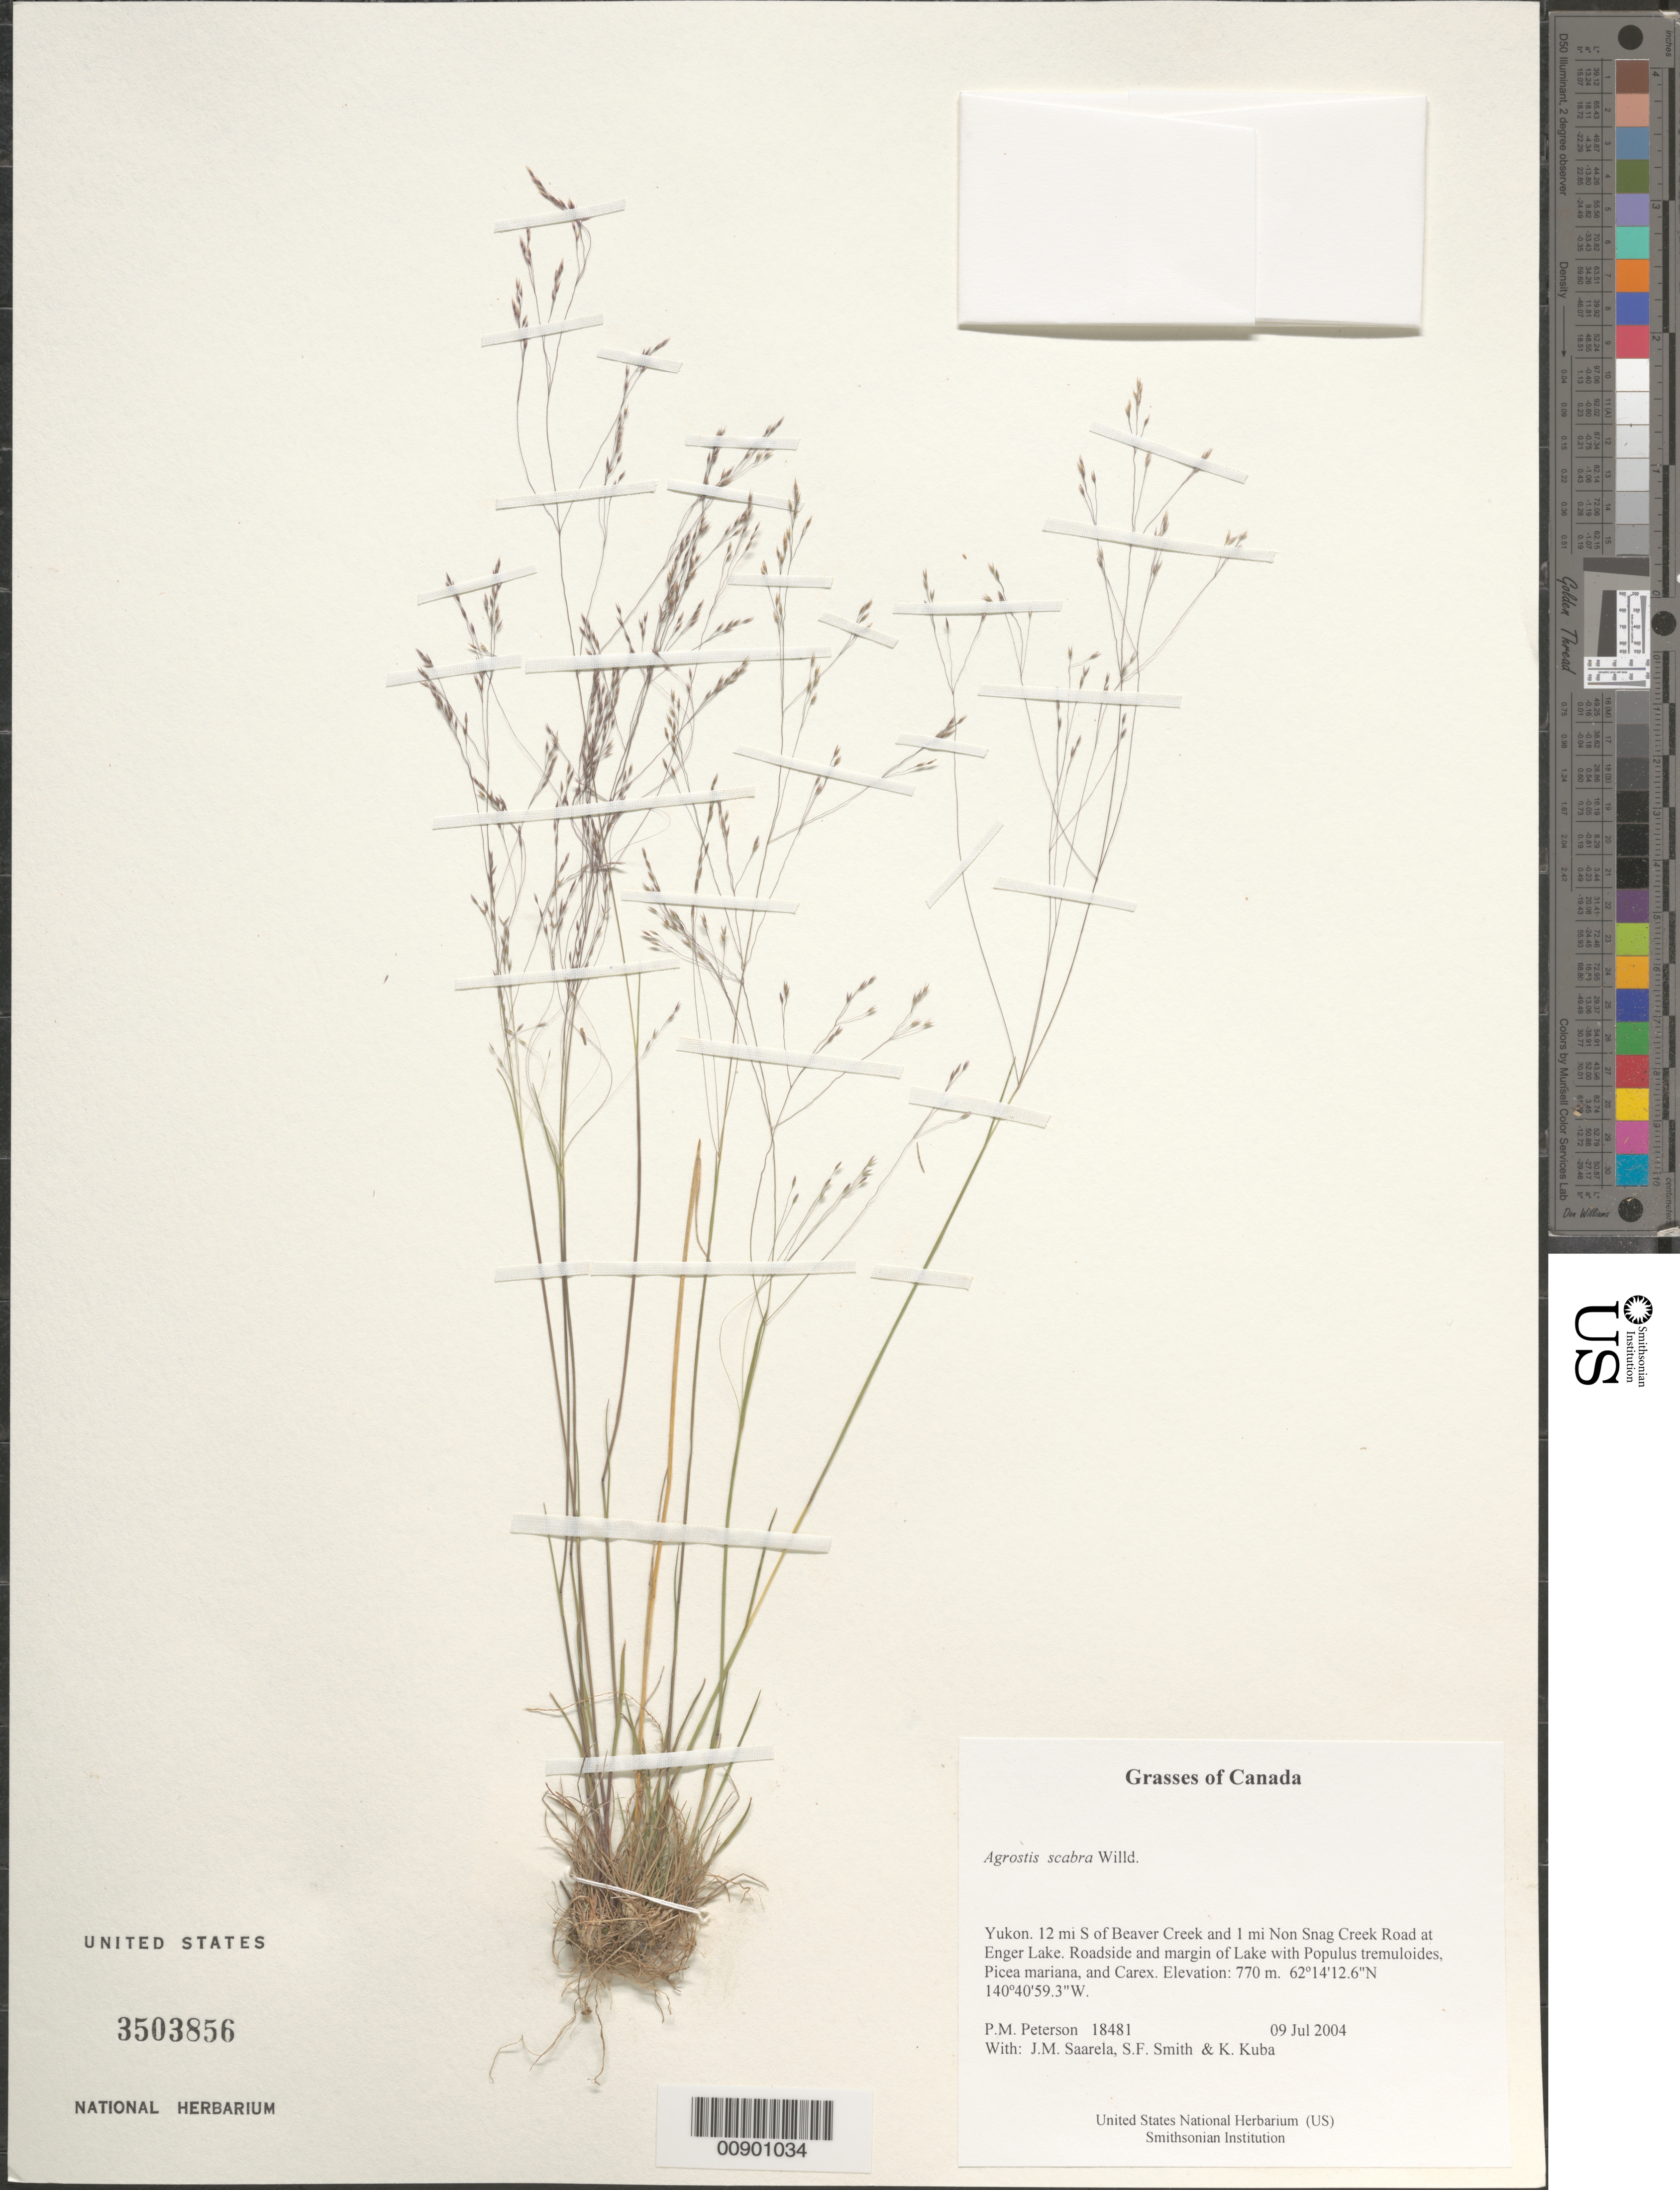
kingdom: Plantae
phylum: Tracheophyta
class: Liliopsida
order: Poales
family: Poaceae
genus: Agrostis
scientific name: Agrostis scabra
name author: Willd.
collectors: P. M. Peterson, J. Saarela, S.F. Smith & K. Kuba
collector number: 18481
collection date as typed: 09 Jul 2004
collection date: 2004-07-09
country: Canada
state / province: Yukon Territory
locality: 12 mi S of Beaver Creek and 1 mi Non Snag Creek Road at Enger Lake. Roadside and margin of Lake with Populus tremuloides, Picea mariana, and Carex.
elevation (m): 770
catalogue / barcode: US 3503856